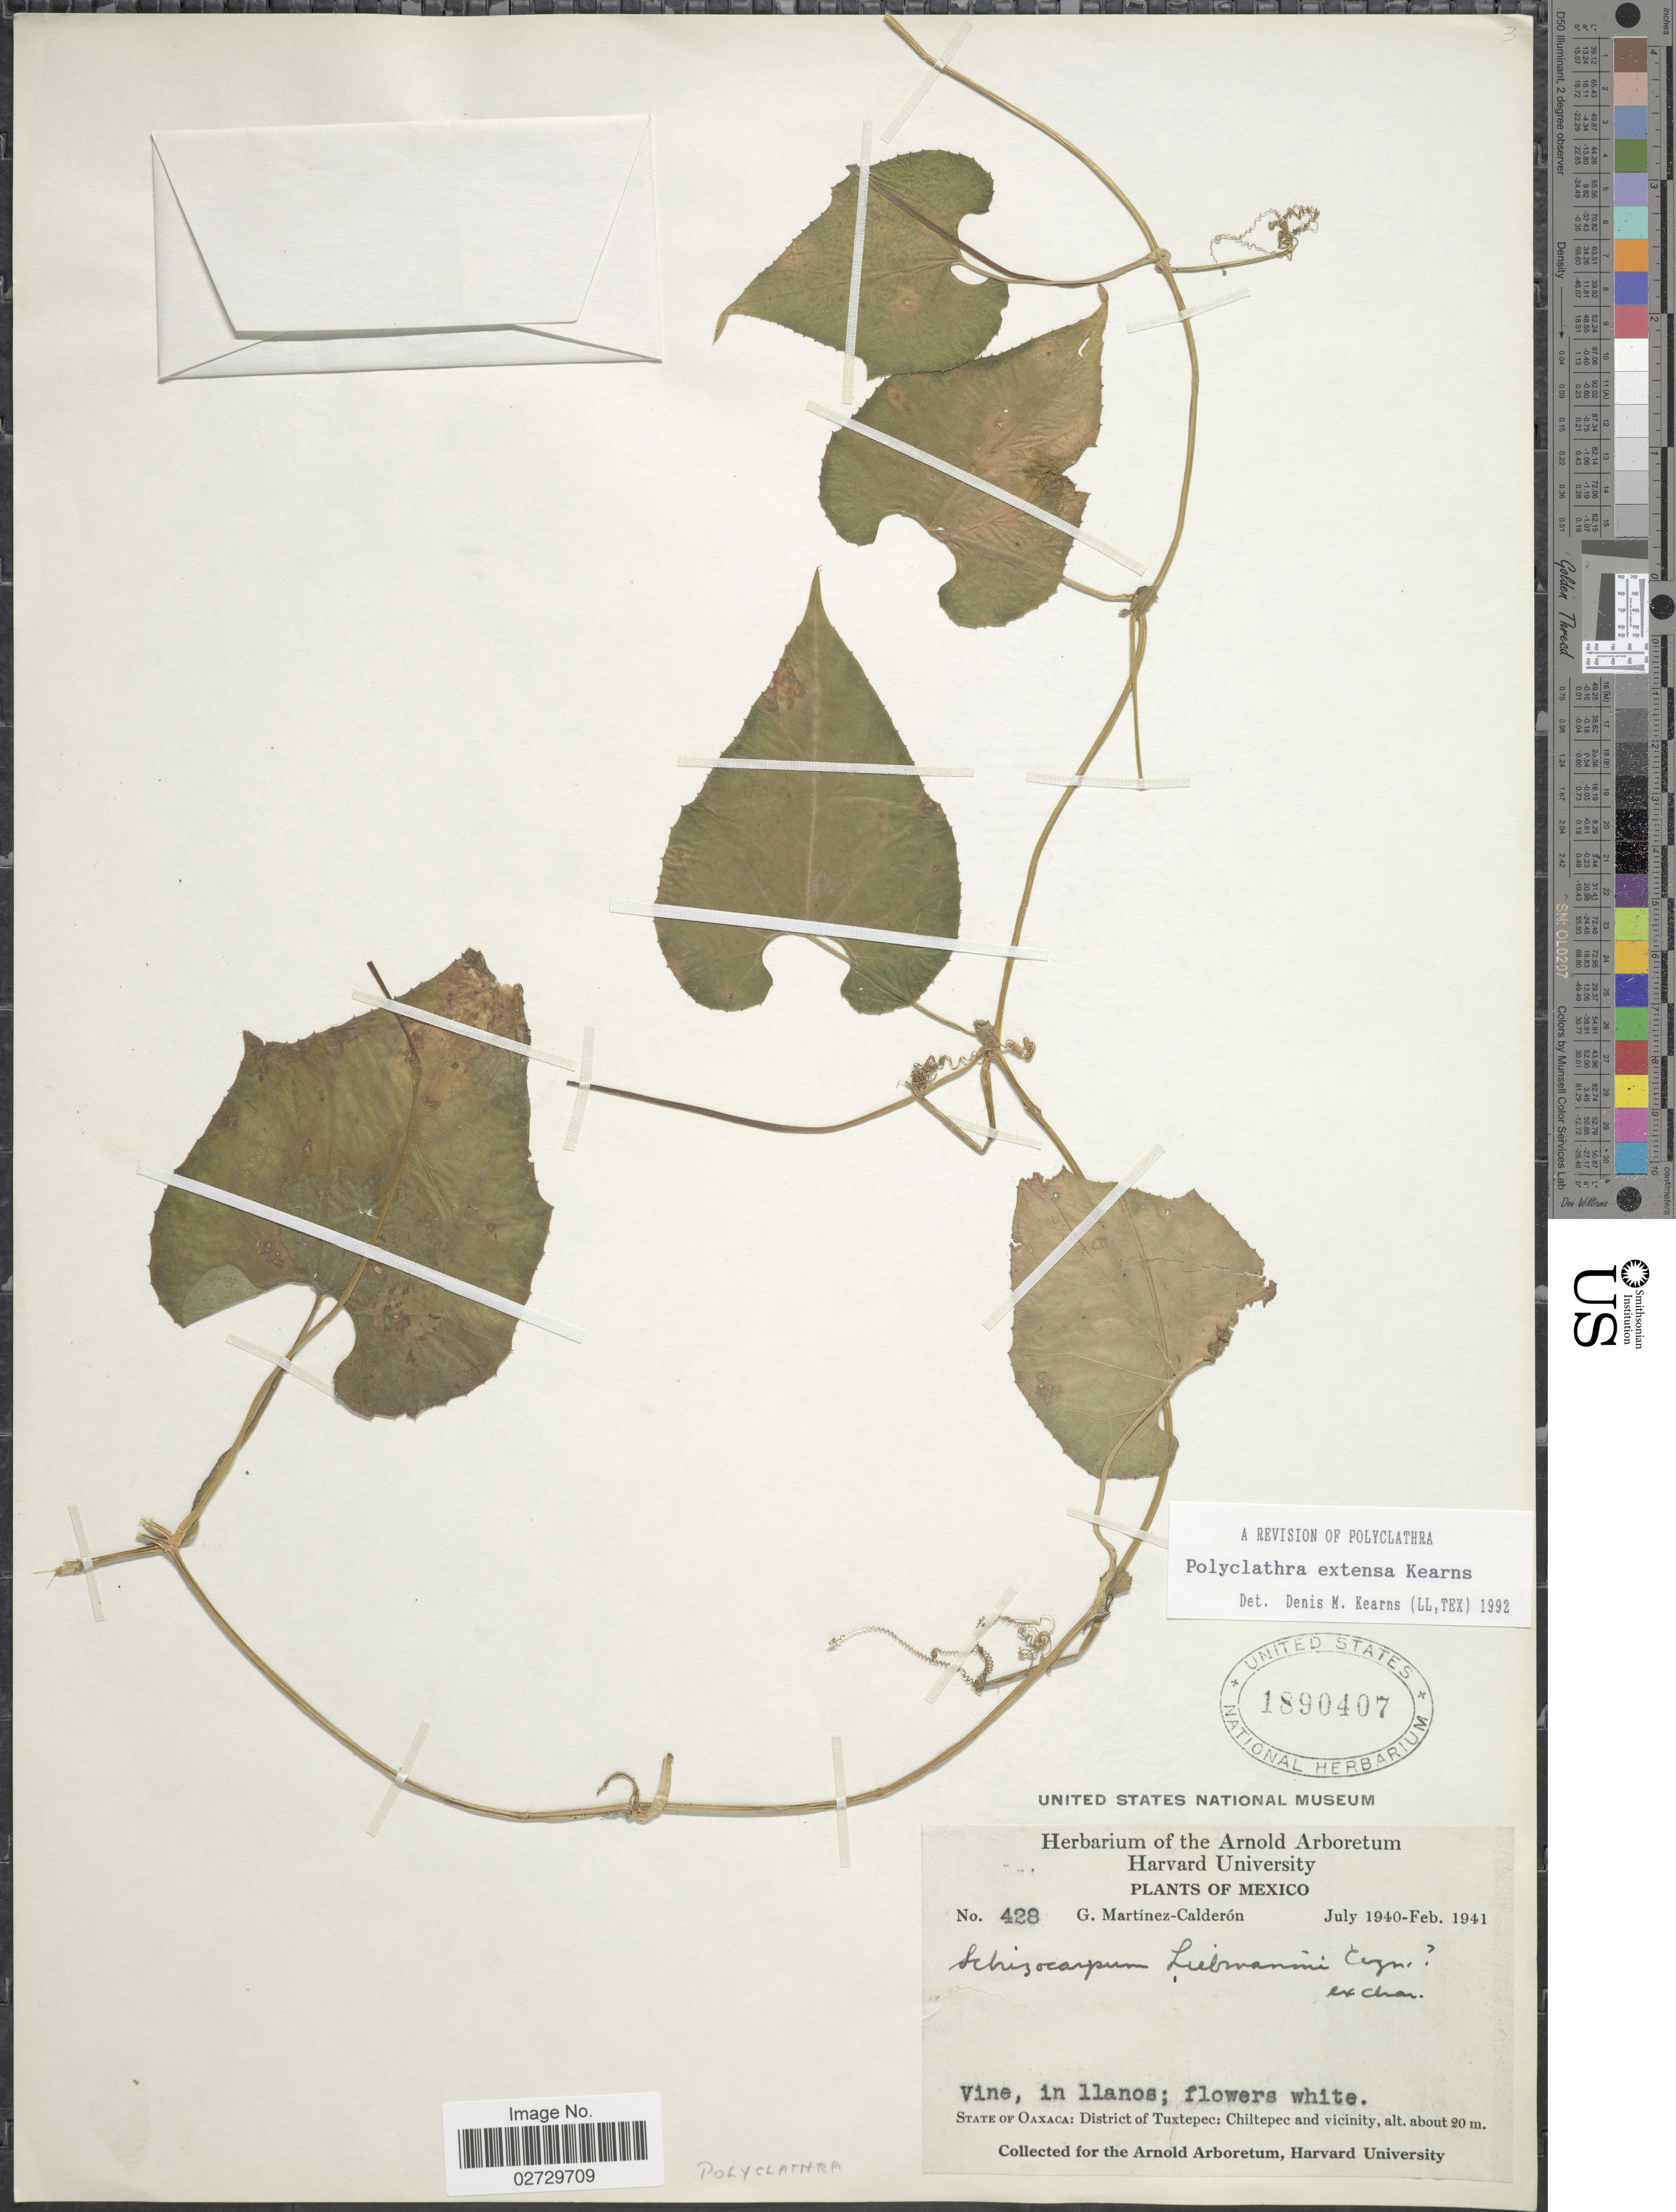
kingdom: Plantae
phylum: Tracheophyta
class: Magnoliopsida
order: Cucurbitales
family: Cucurbitaceae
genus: Polyclathra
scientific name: Polyclathra extensa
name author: Kearns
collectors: G. Martínez Calderón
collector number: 428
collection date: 1940-07/1941-02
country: Mexico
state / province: Oaxaca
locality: District of Tuxtepec: Chiltepec and vicinity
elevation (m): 20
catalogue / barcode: US 1890407